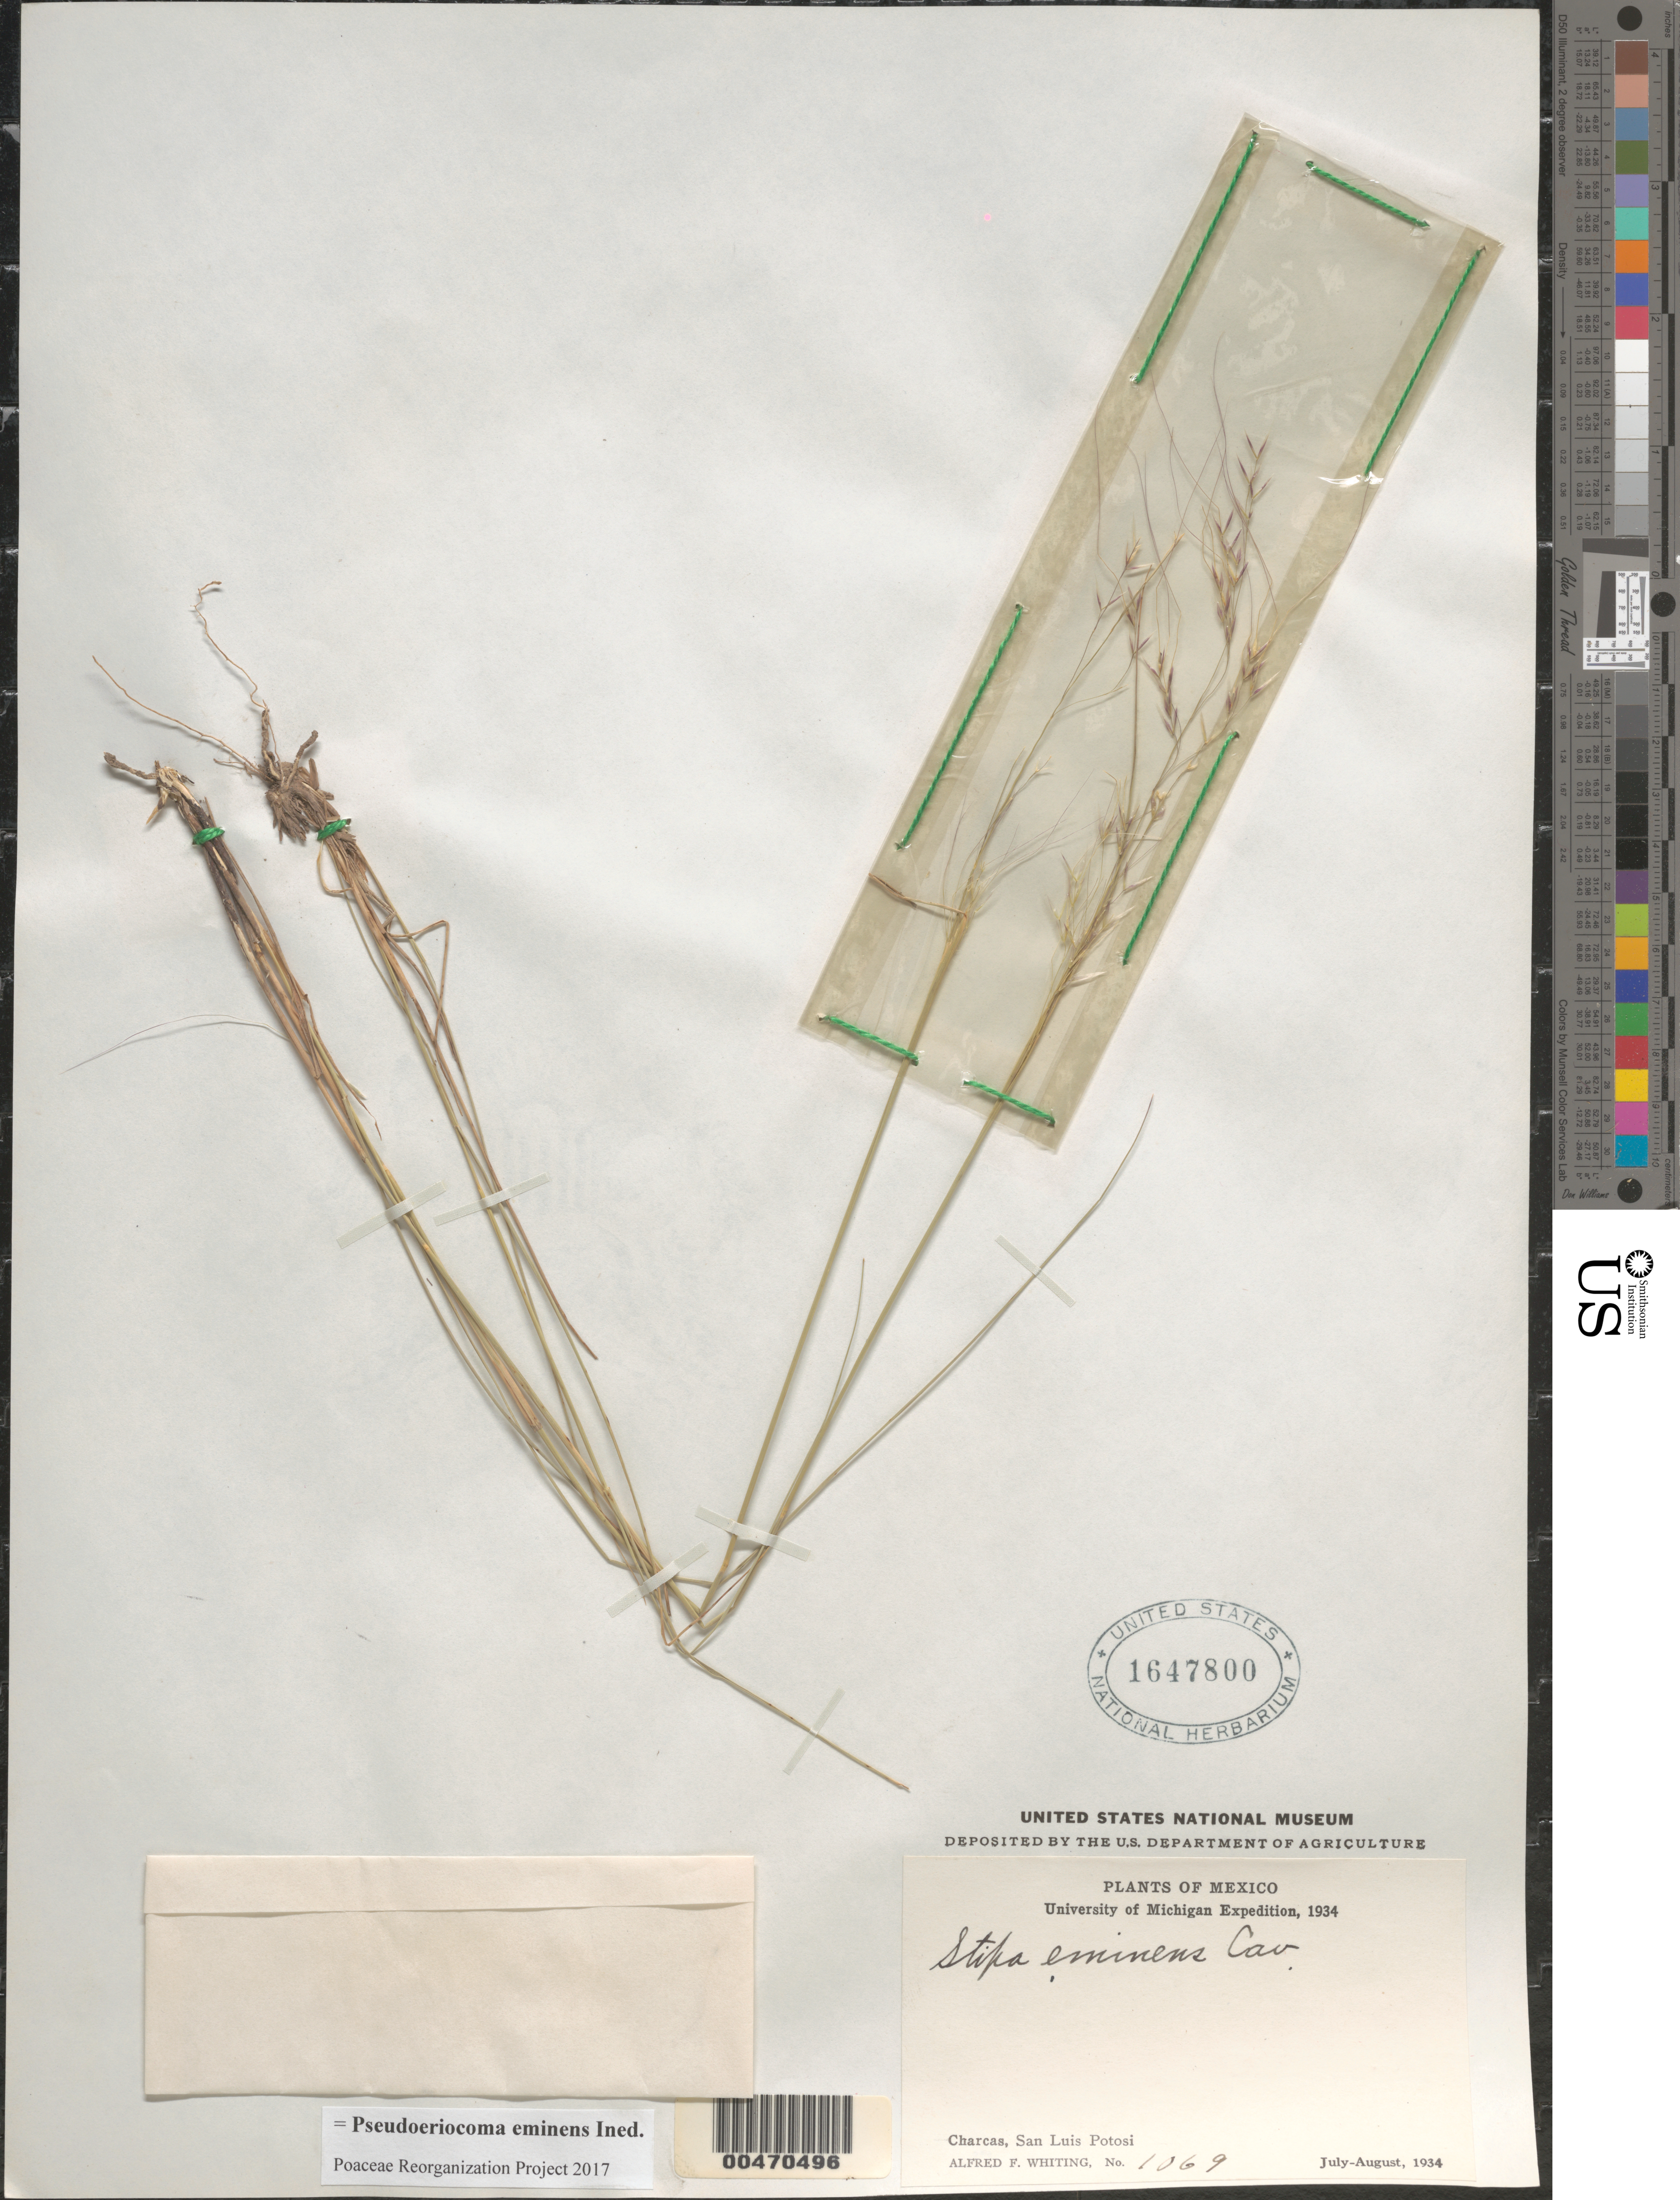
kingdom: Plantae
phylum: Tracheophyta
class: Liliopsida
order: Poales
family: Poaceae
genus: Pseudoeriocoma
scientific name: Pseudoeriocoma eminens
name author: (Cav.) Romasch.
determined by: Poaceae Reorganization Project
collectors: A. F. Whiting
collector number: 1069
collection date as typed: Jul 1934 to Aug 1934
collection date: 1934-07/1934-08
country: Mexico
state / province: San Luis Potosi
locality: Charcas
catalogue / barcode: US 1647800